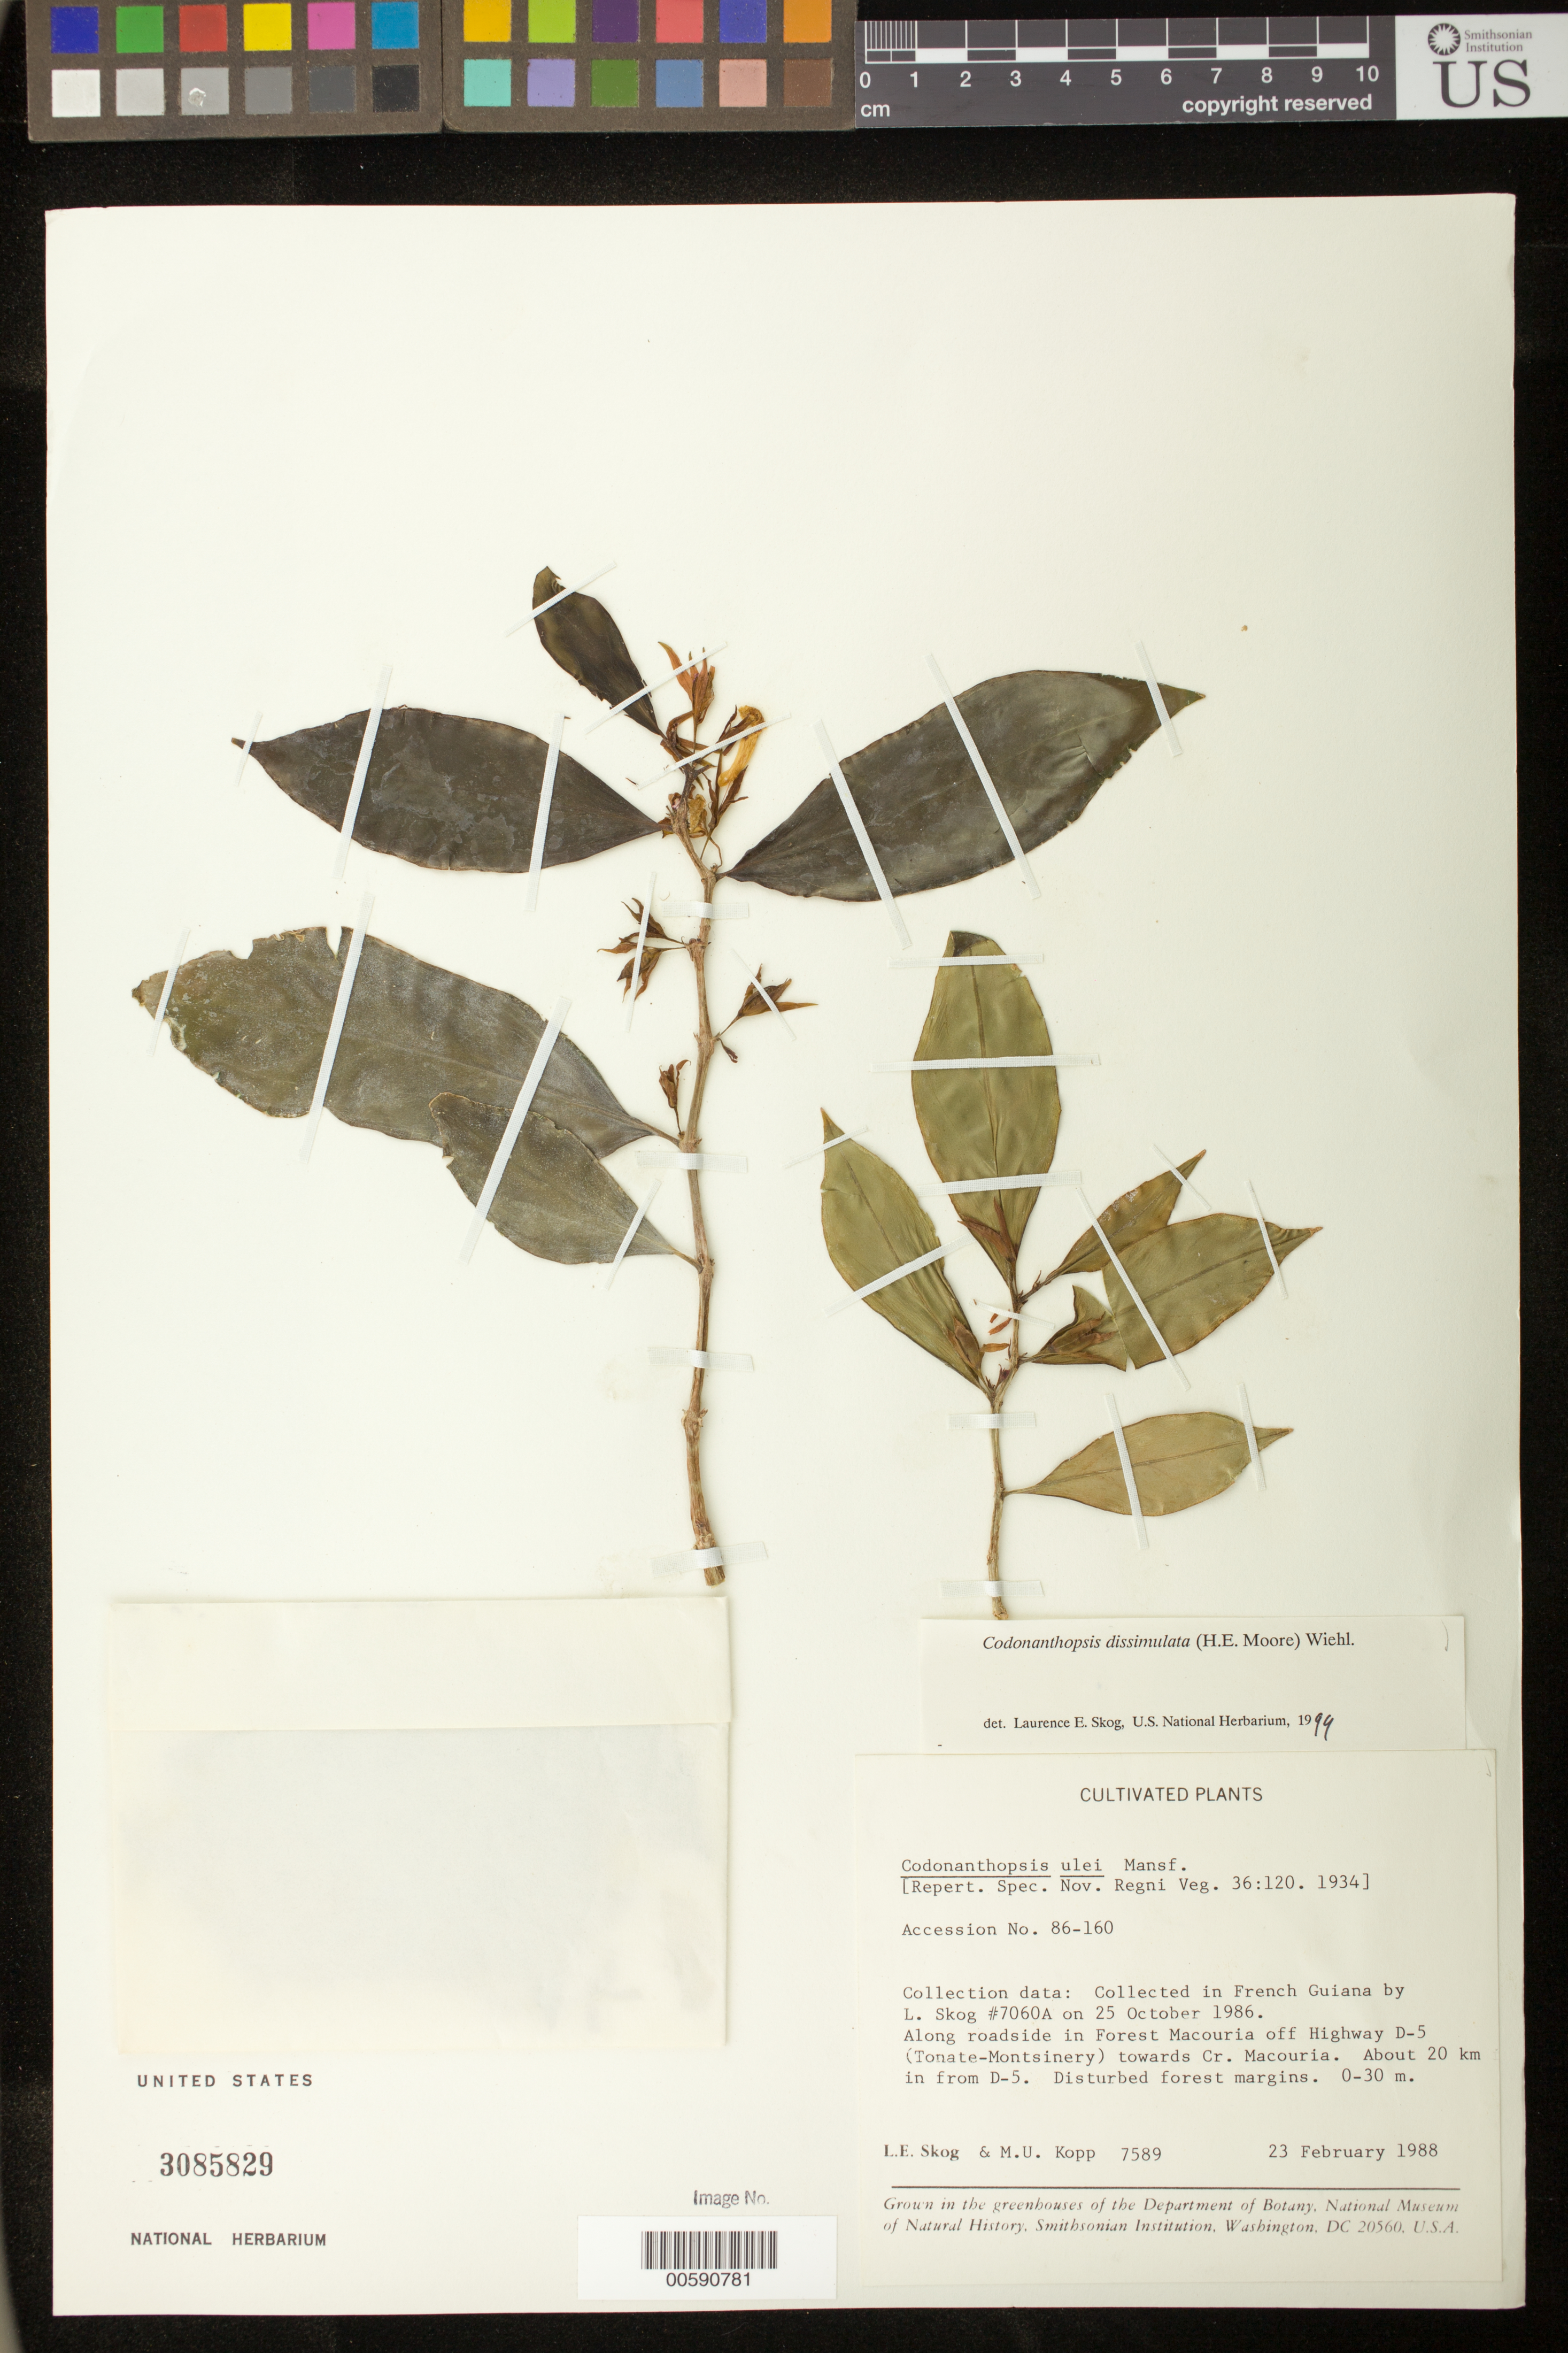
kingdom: Plantae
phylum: Tracheophyta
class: Magnoliopsida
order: Lamiales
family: Gesneriaceae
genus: Codonanthopsis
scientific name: Codonanthopsis dissimulata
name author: (H.E. Moore) Wiehler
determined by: Skog, Laurence E.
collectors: L. E. Skog & M. U. Kopp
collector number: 7589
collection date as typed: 23 Feb 1988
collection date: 1988-02-23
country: French Guiana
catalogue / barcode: US 3085829